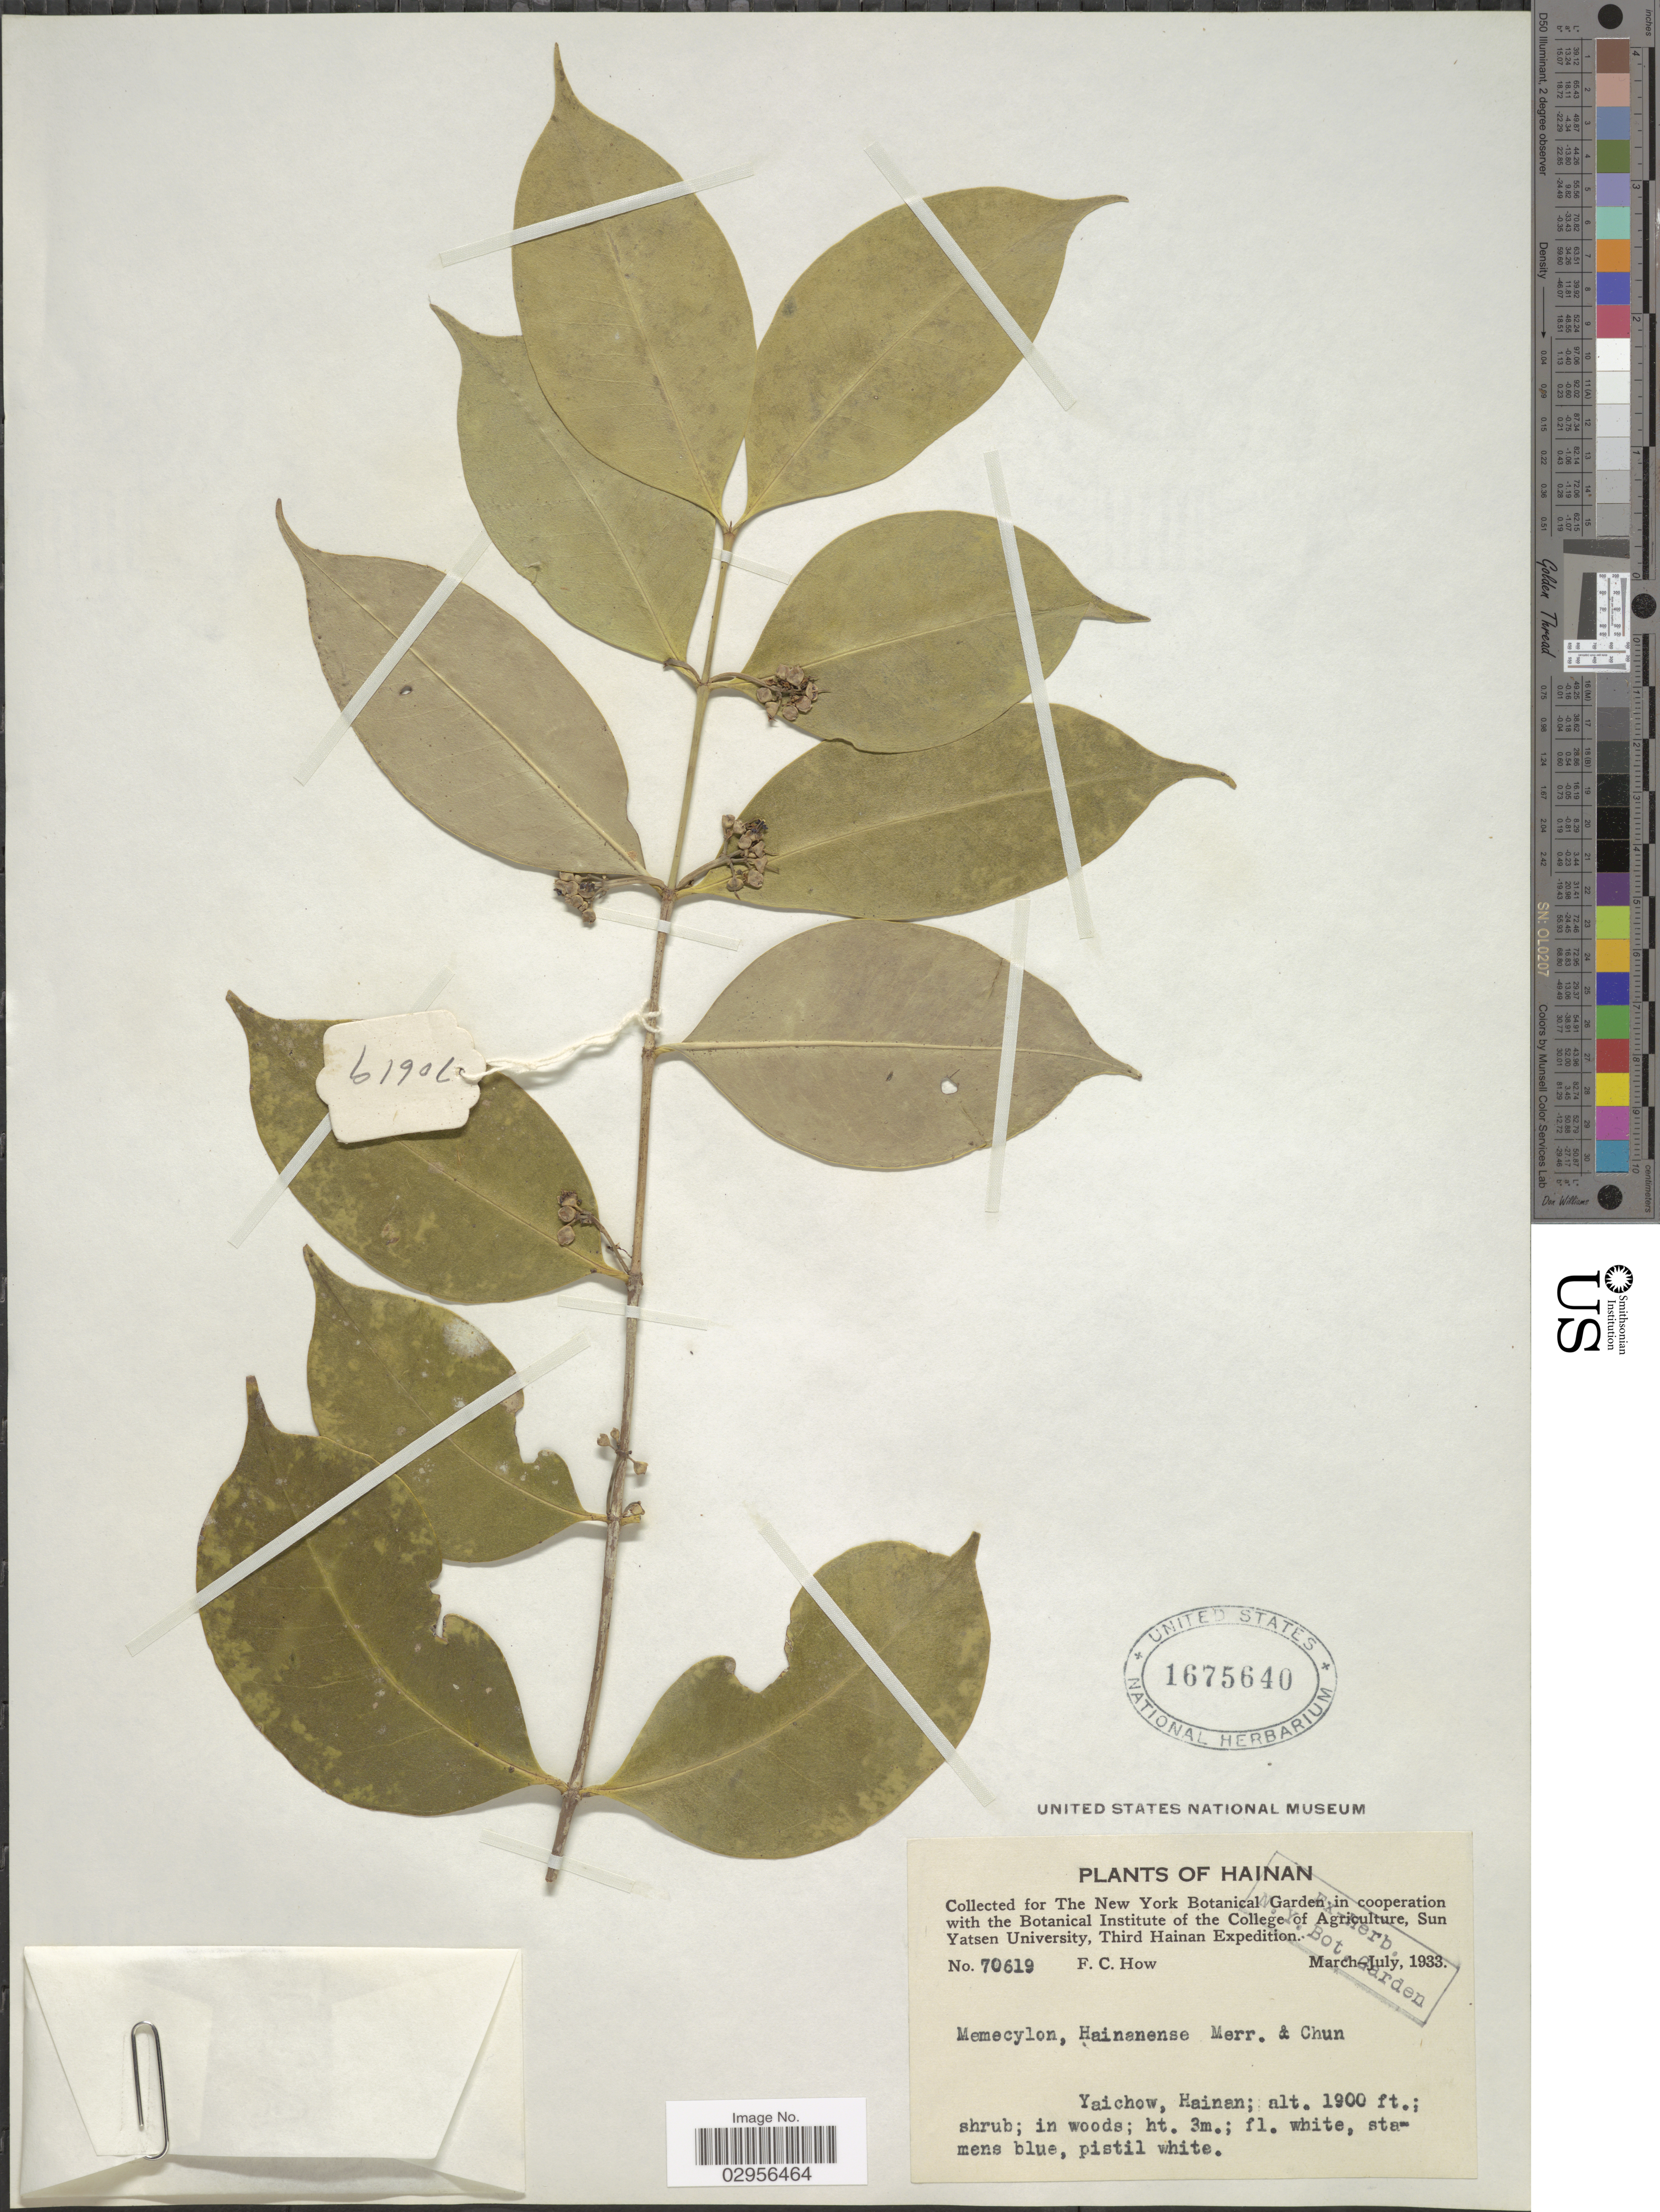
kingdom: Plantae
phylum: Tracheophyta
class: Magnoliopsida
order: Myrtales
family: Melastomataceae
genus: Memecylon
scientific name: Memecylon hainanense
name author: Merr. & Chun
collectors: F. C. How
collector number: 70619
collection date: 1933-03/1933-07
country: China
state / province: Hainan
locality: Yaichow.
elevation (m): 579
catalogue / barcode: US 1675640